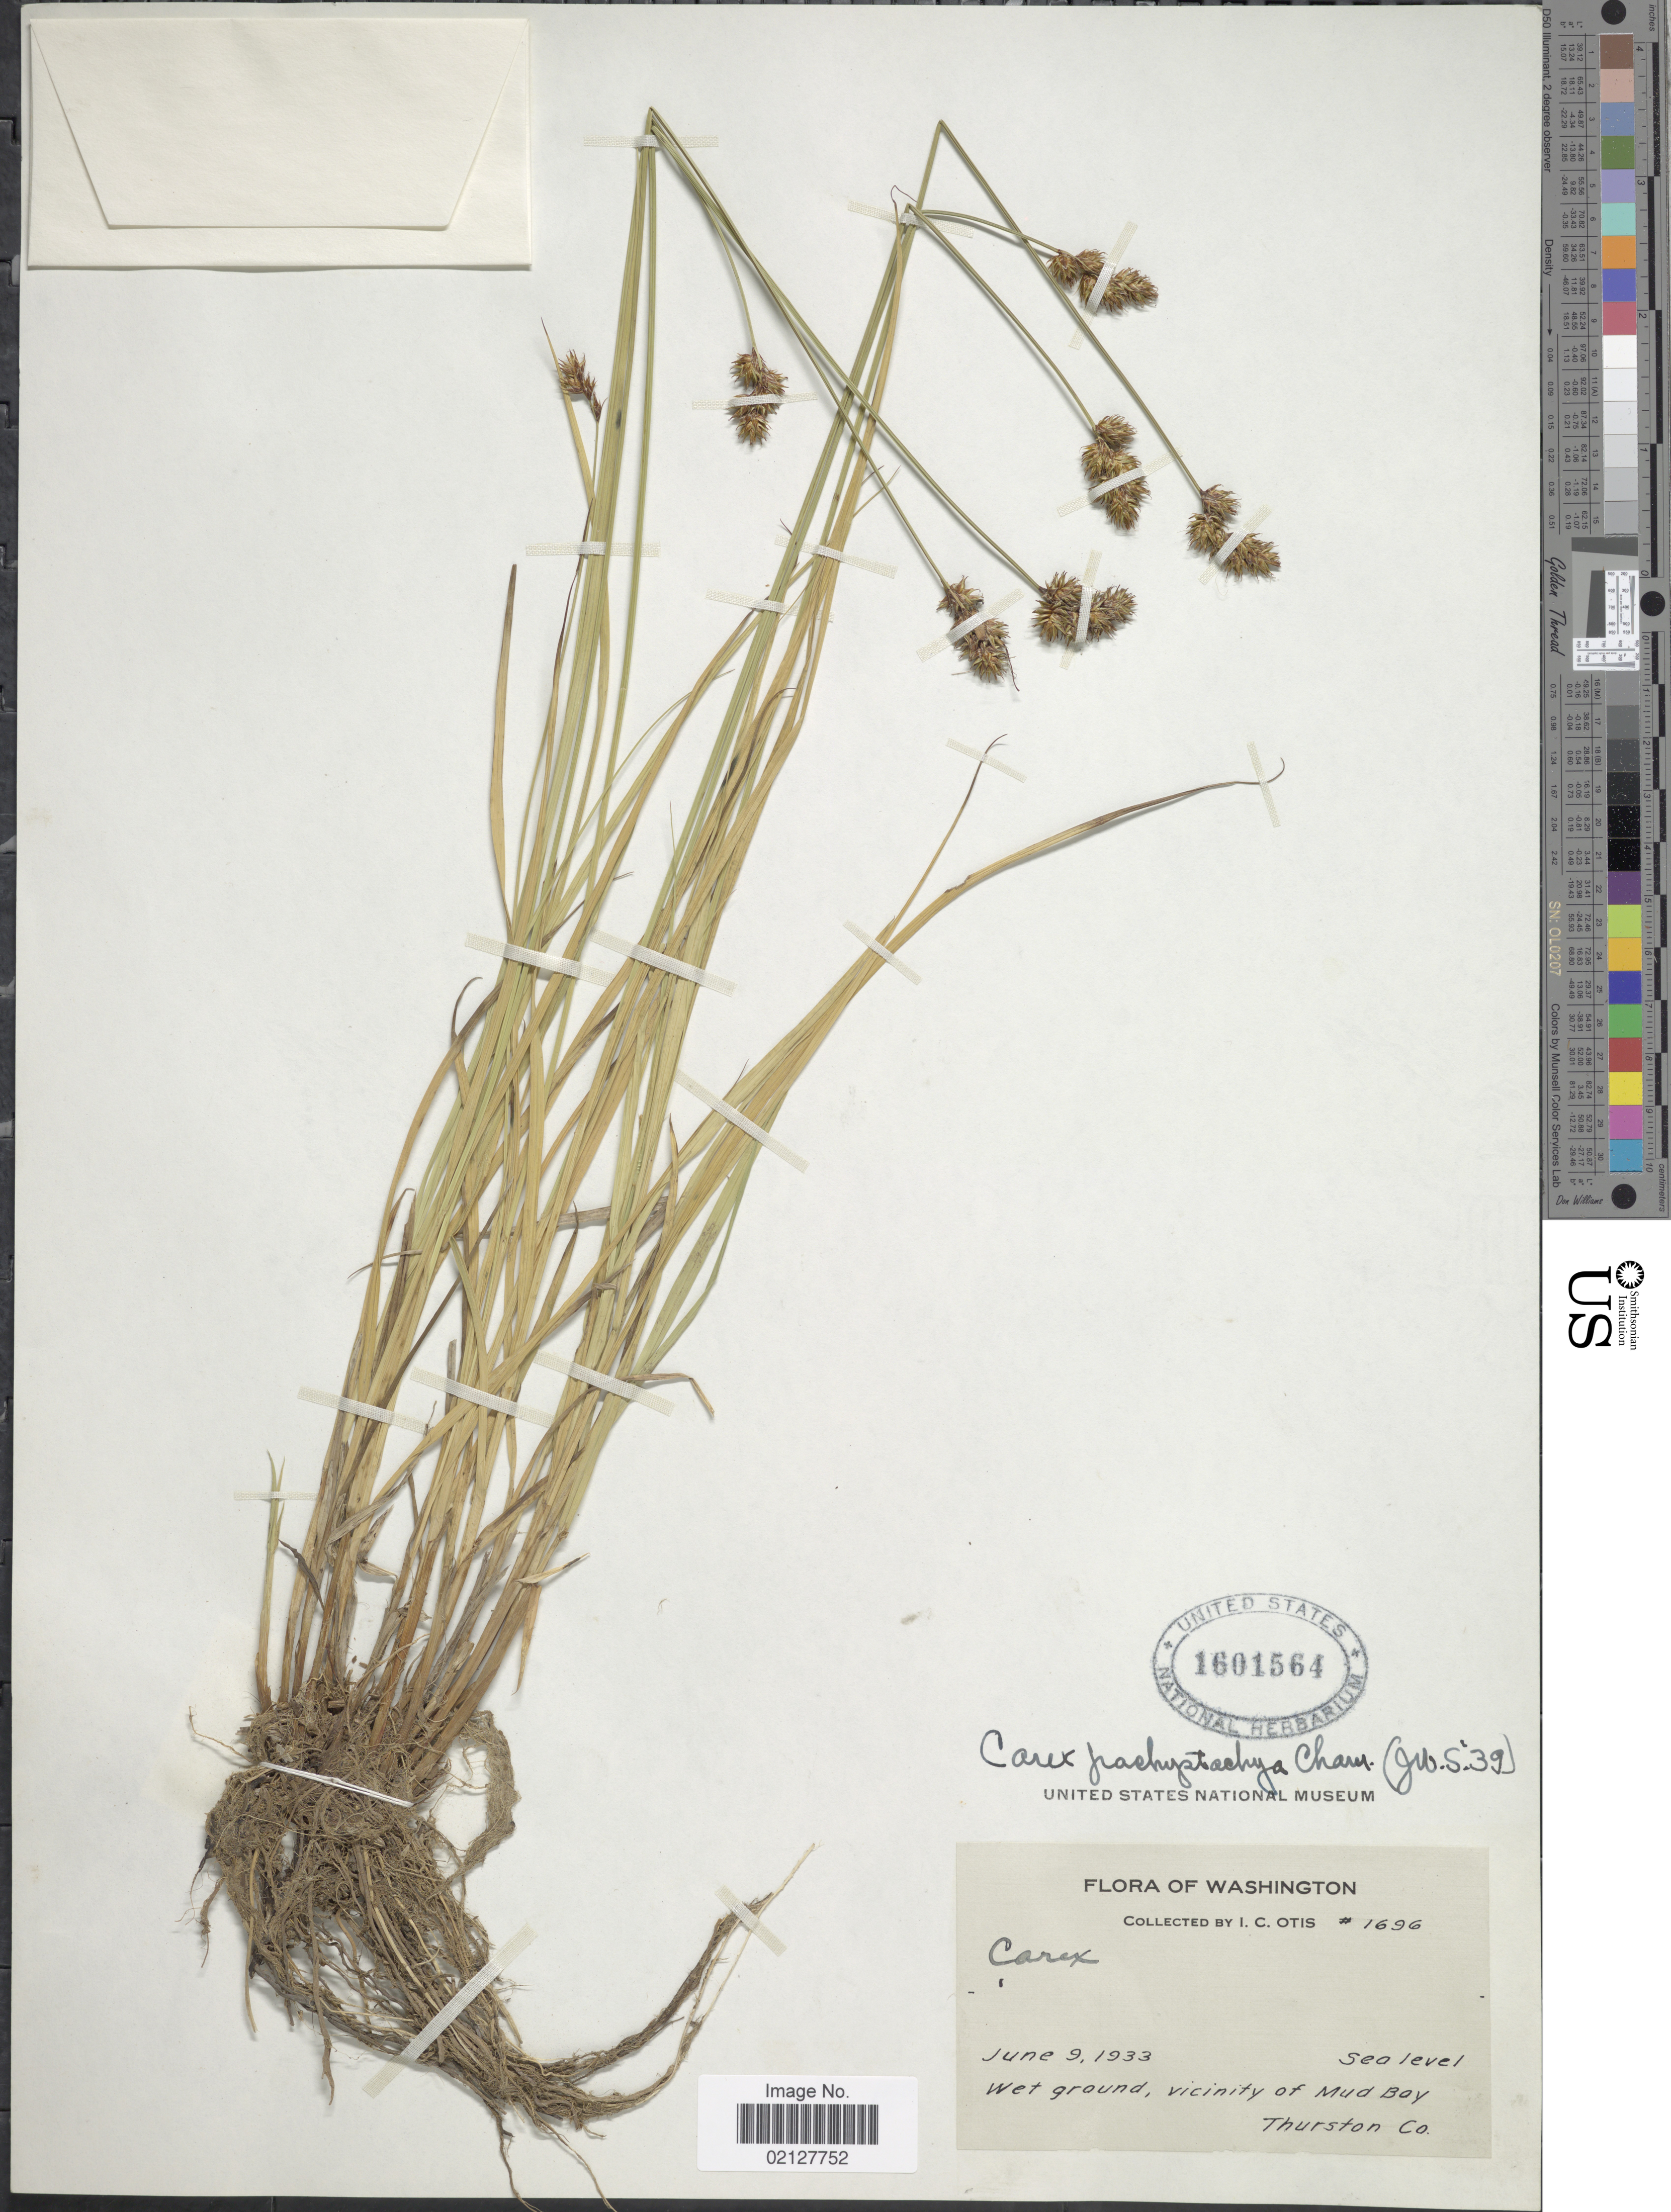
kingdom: Plantae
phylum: Tracheophyta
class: Liliopsida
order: Poales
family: Cyperaceae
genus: Carex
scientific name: Carex pachystachya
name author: Cham. ex Steud.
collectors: I. C. Otis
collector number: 1696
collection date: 1933-06-09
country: United States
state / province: Washington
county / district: Thurston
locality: Vicinity of Mud Bay, Thurston Co.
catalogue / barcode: US 1601564